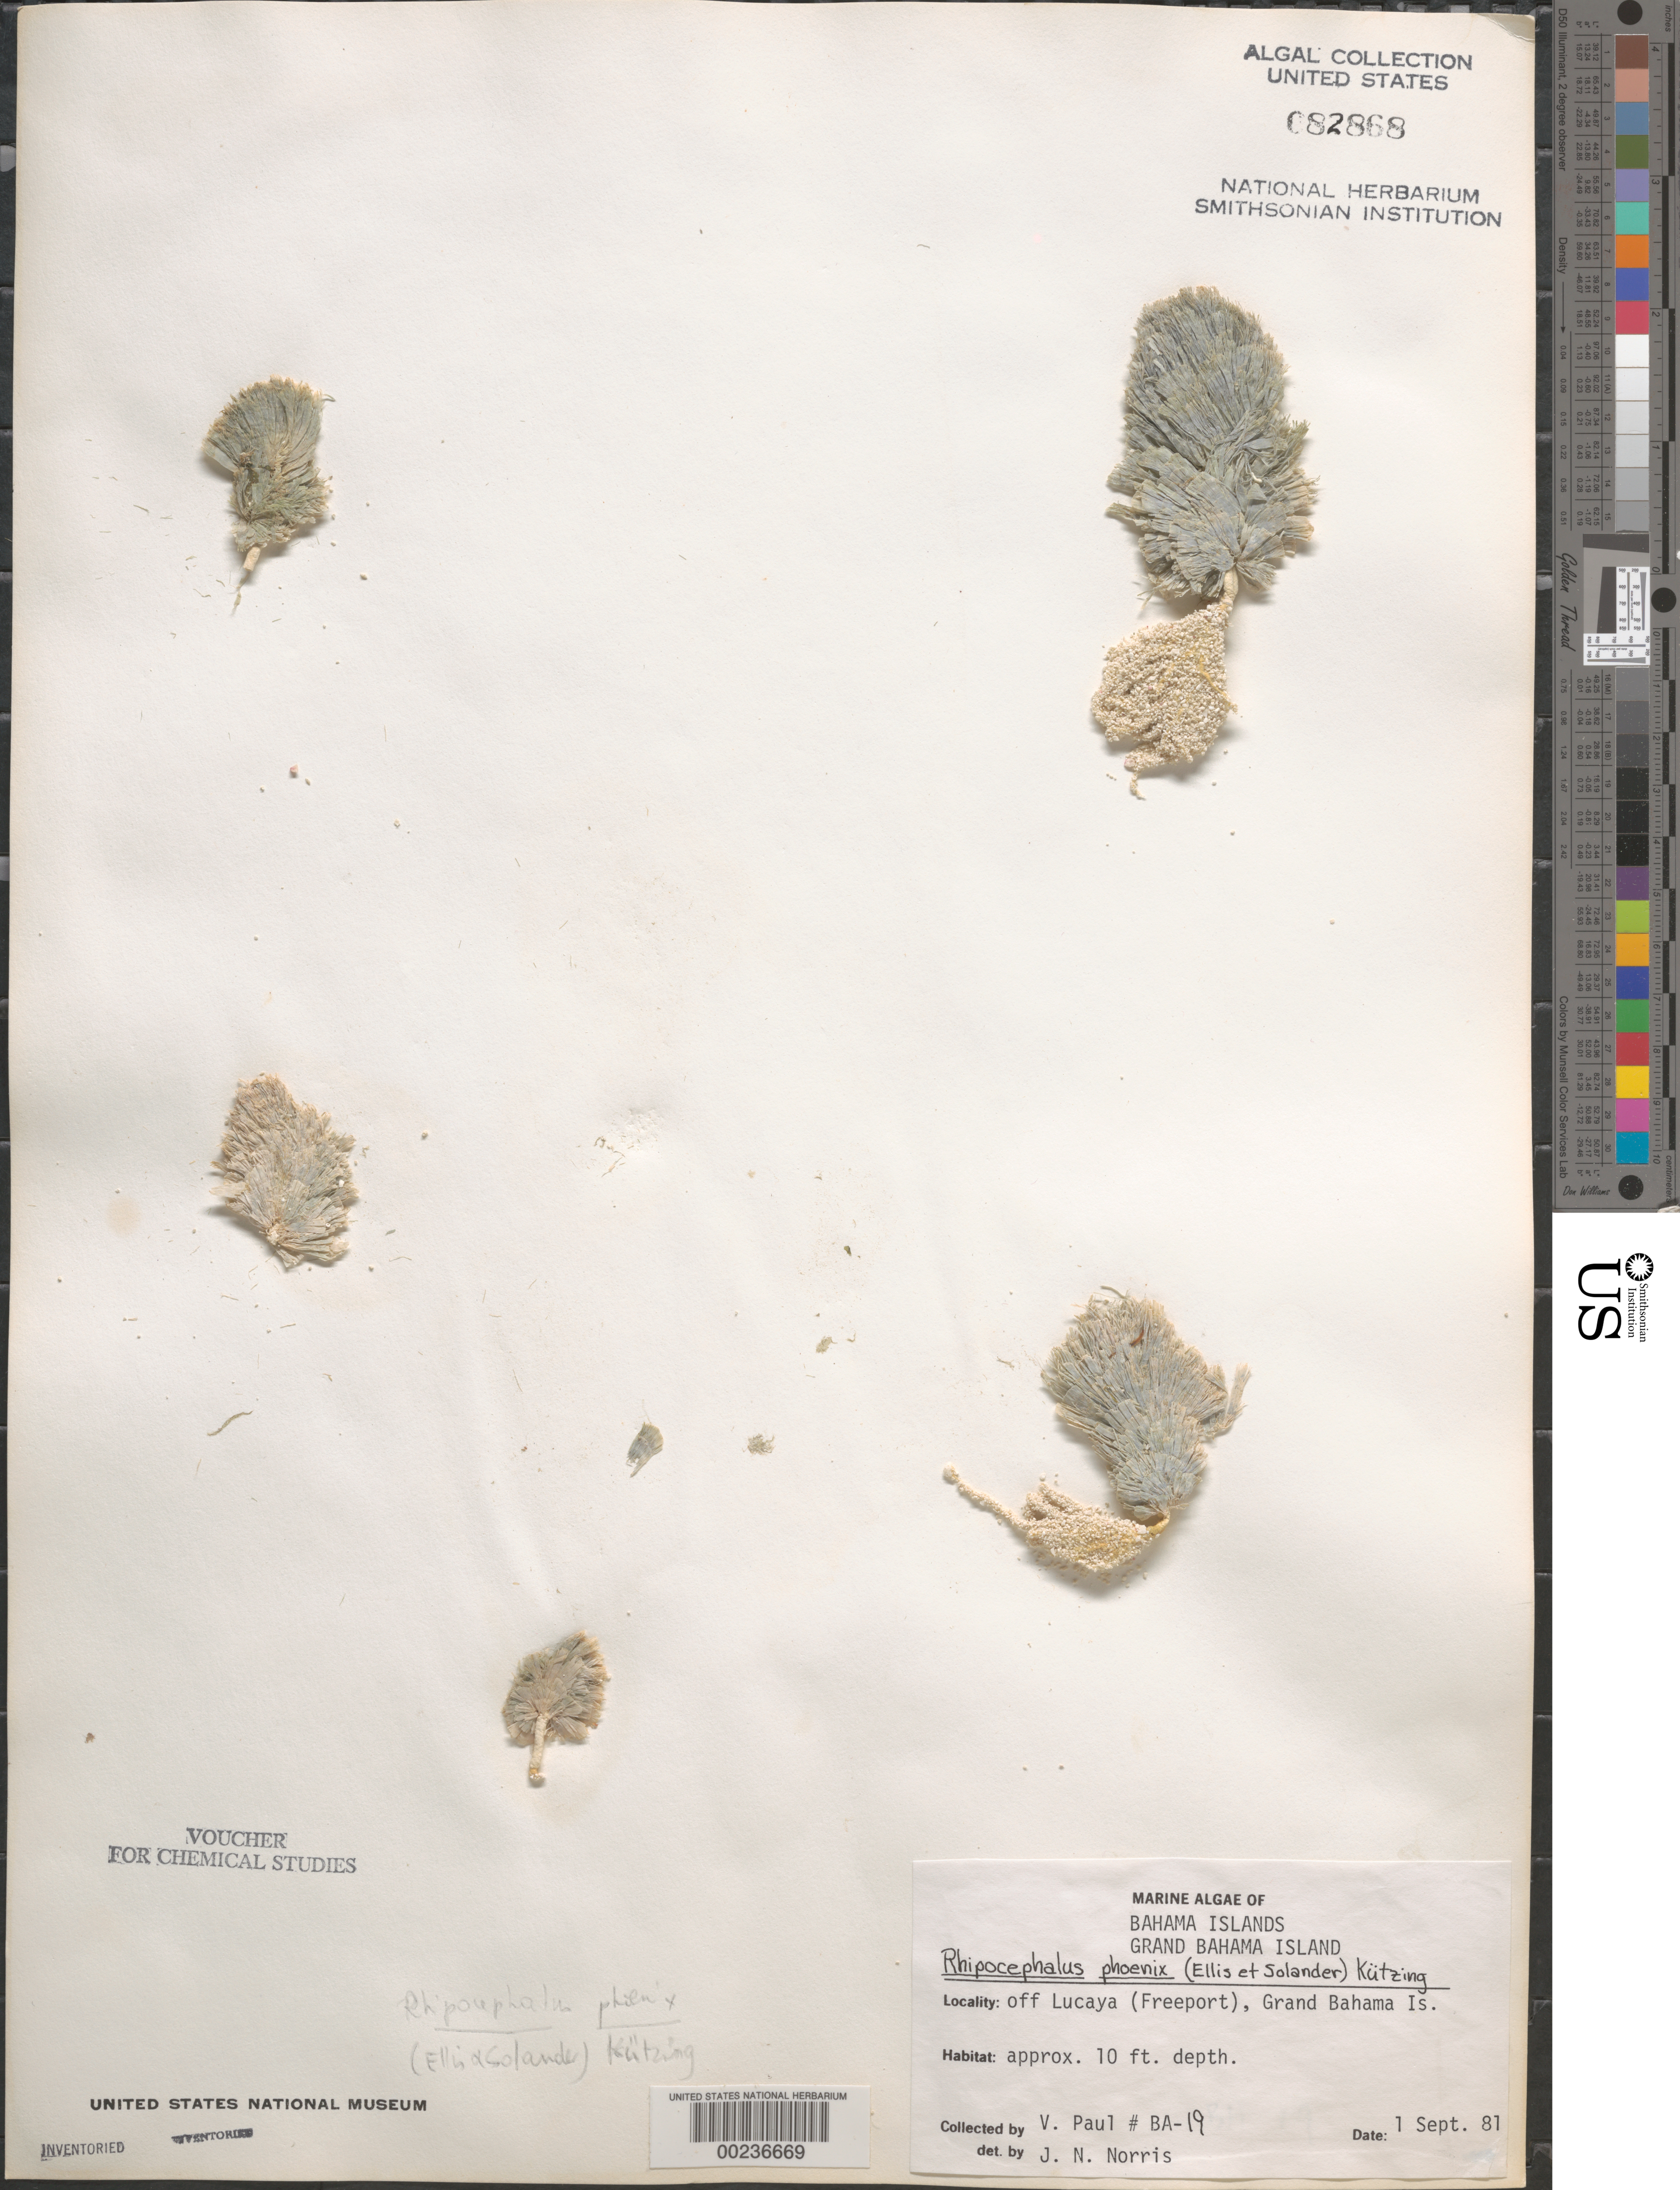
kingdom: Plantae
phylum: Chlorophyta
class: Ulvophyceae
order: Bryopsidales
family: Udoteaceae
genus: Rhipocephalus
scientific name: Rhipocephalus phoenix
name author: (J. Ellis & Sol.) Kütz.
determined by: Norris, James N.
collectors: V. Paul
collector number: Ba-19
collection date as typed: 01 Sep 1981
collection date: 1981-09-01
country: Bahamas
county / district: Grand Bahama District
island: Grand Bahama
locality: Off Lucaya (Freeport)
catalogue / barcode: US 82868